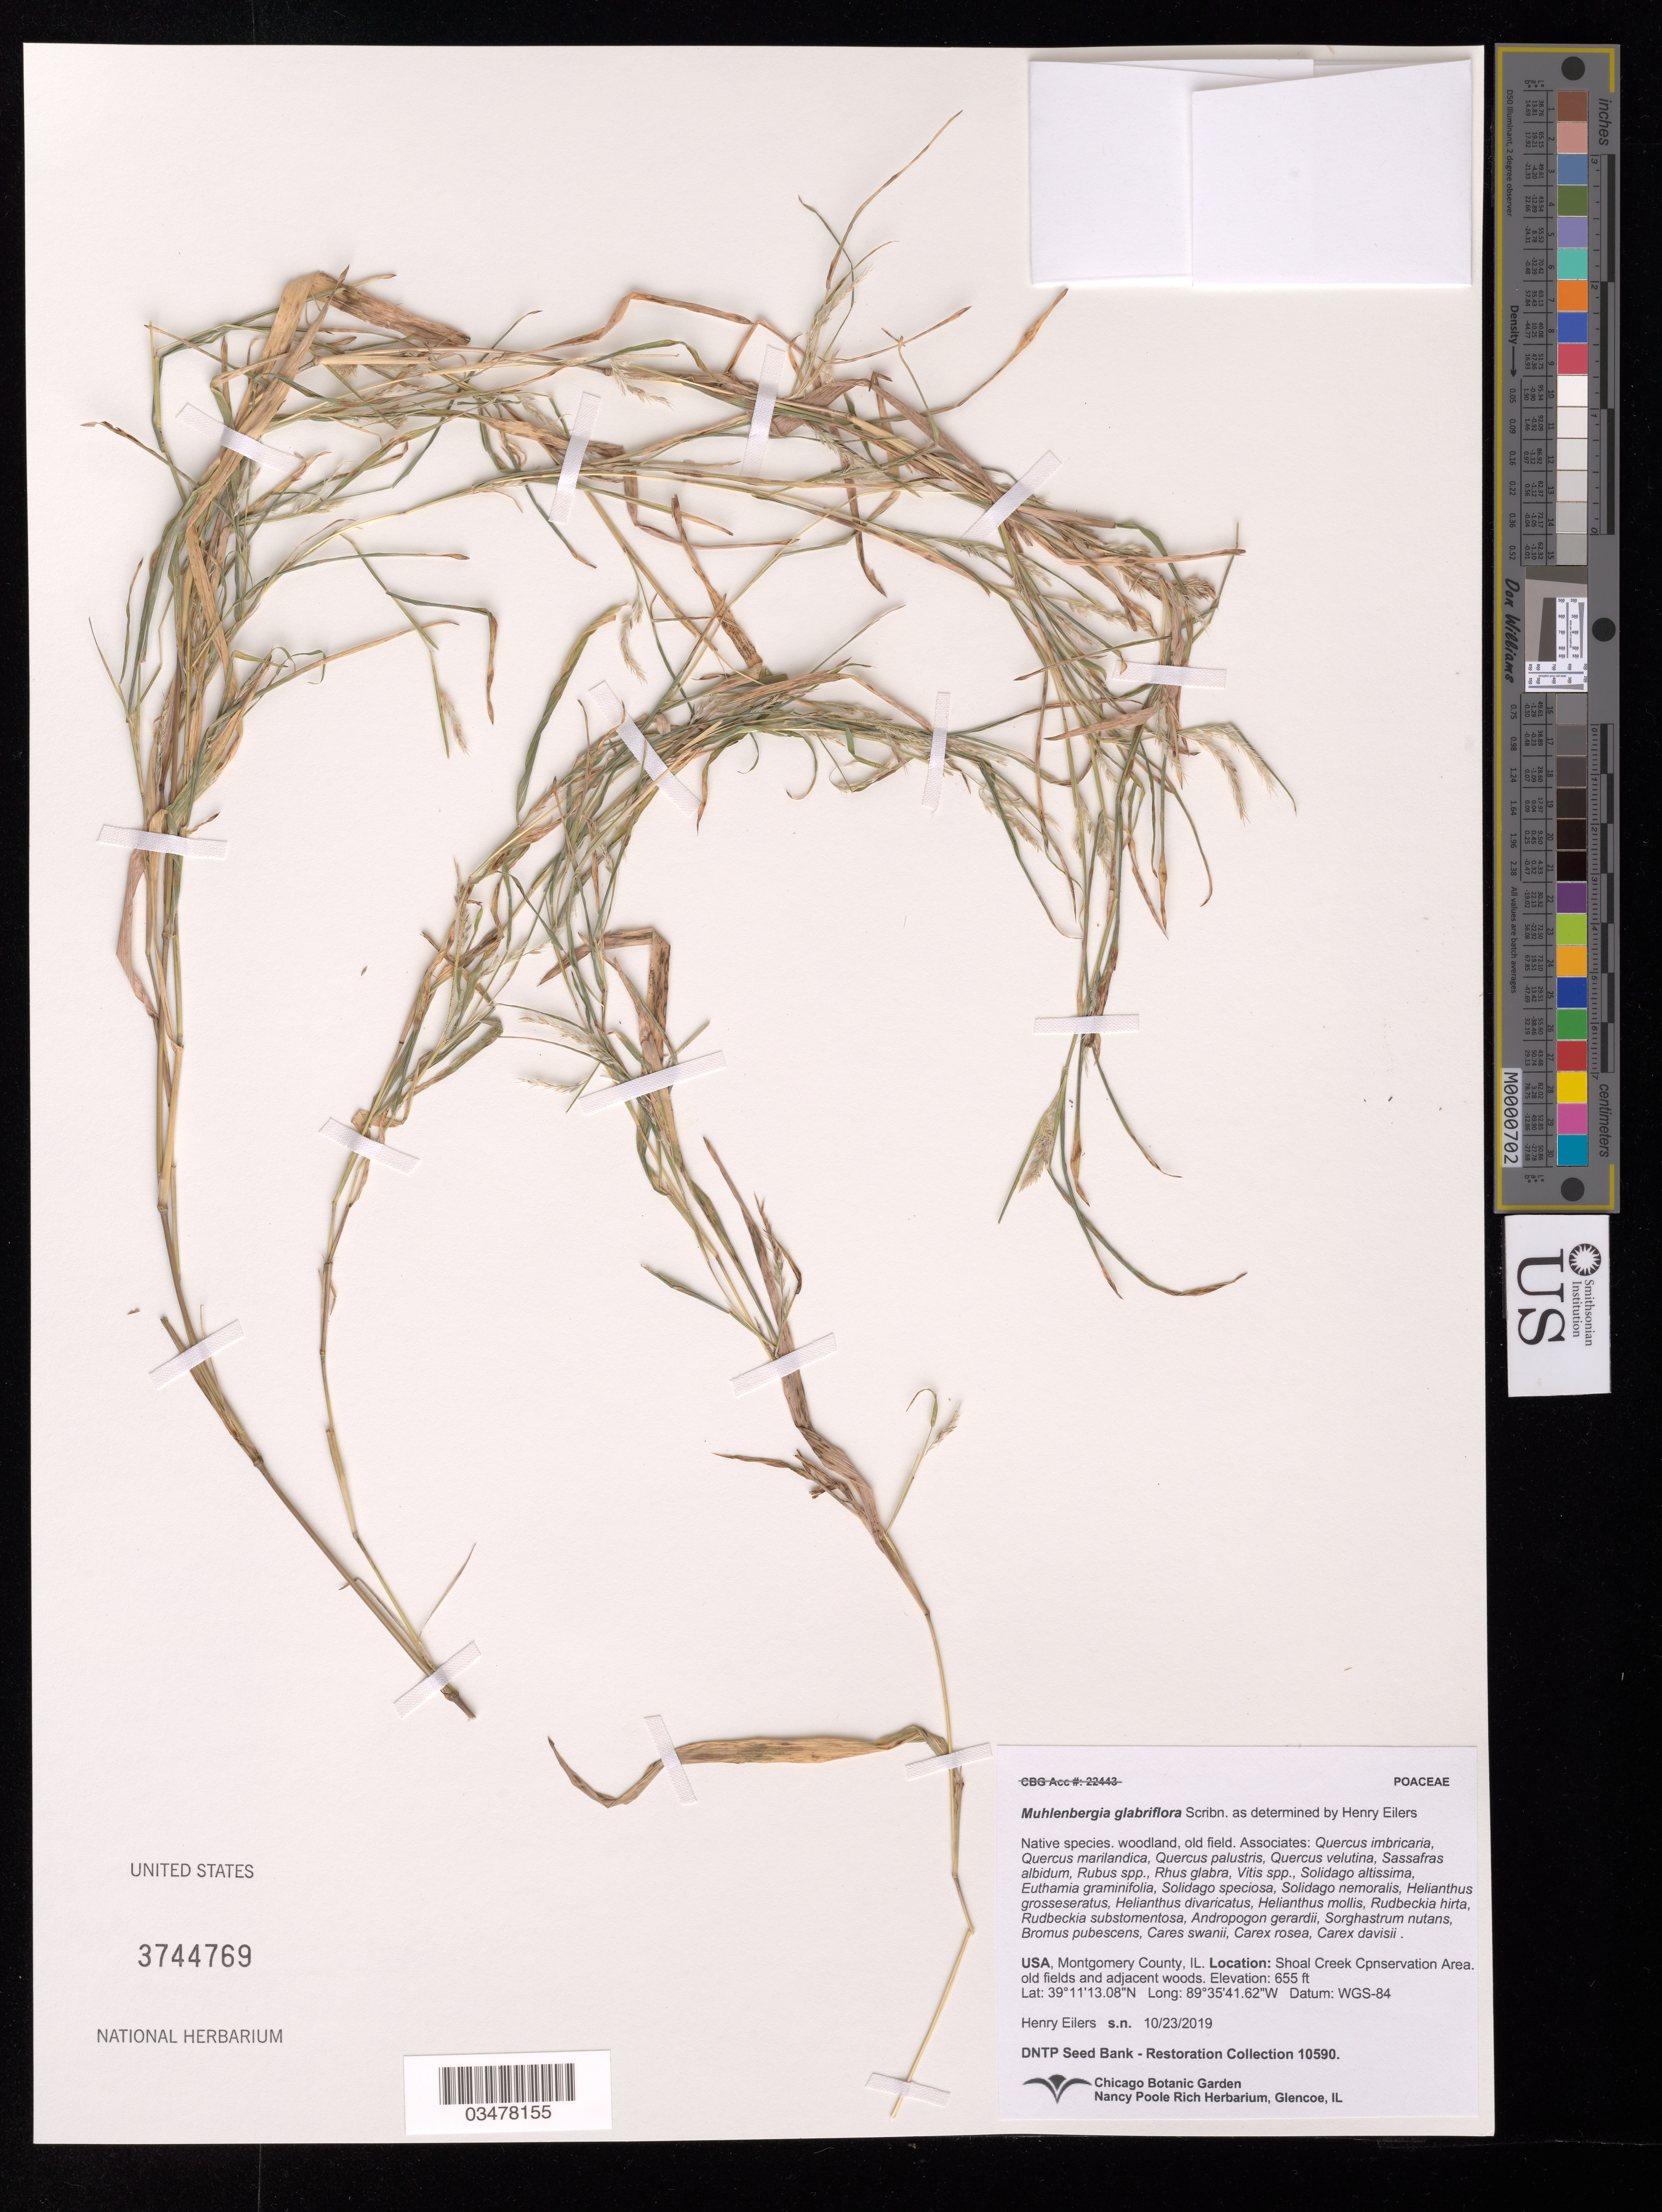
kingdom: Plantae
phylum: Tracheophyta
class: Liliopsida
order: Poales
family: Poaceae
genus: Muhlenbergia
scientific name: Muhlenbergia glabrifloris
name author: Scribn.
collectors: H. Eilers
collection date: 2019-10-23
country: United States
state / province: Illinois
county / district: Montgomery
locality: Shoal Creek Conservation Area, old fields and adjacent woods.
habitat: Woodland, old field. With Rubus sp., Rhus glabra, Vitis sp., Solidago speciosa, Carex rosea, etc.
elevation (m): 200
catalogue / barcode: US 3744769